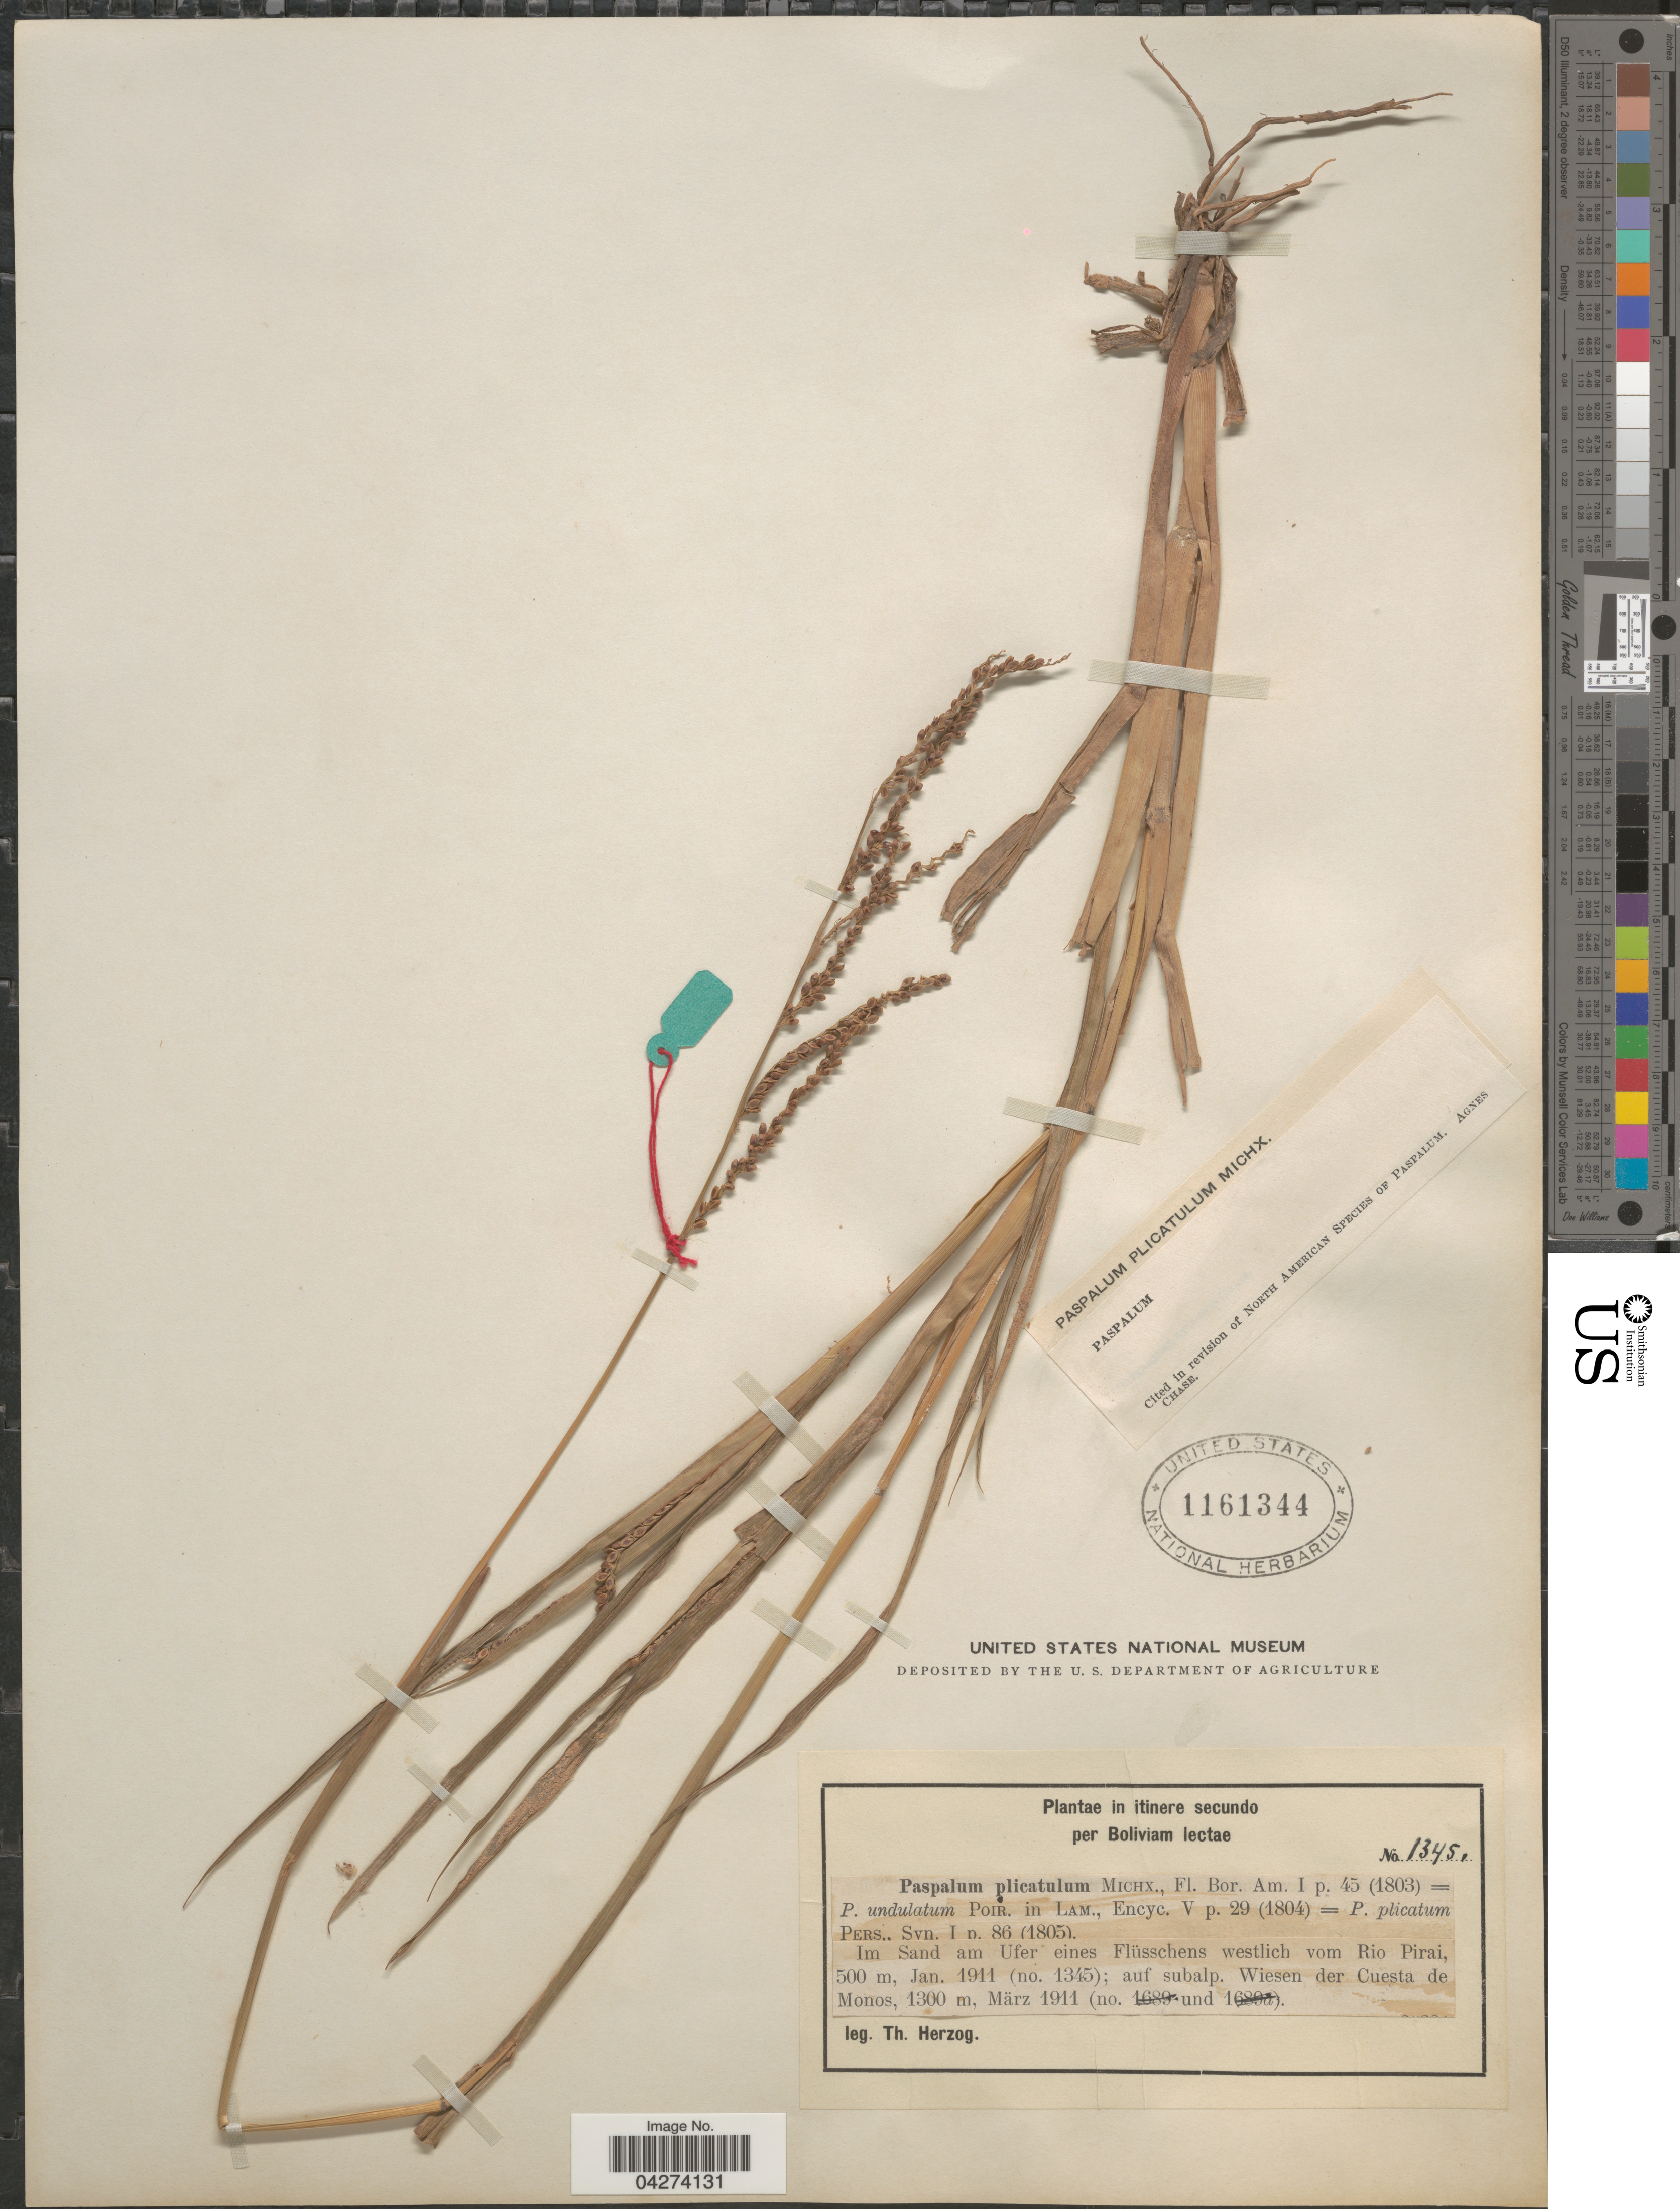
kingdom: Plantae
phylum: Tracheophyta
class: Liliopsida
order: Poales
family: Poaceae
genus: Paspalum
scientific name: Paspalum plicatulum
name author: Michx.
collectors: T. Herzog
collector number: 1345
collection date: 1911-01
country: Bolivia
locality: Itinere secundo per Boliviam lectae. Im Sand am Ufer eines Flüsschens westlich vom Rio Pirai.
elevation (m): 500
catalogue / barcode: US 1161344